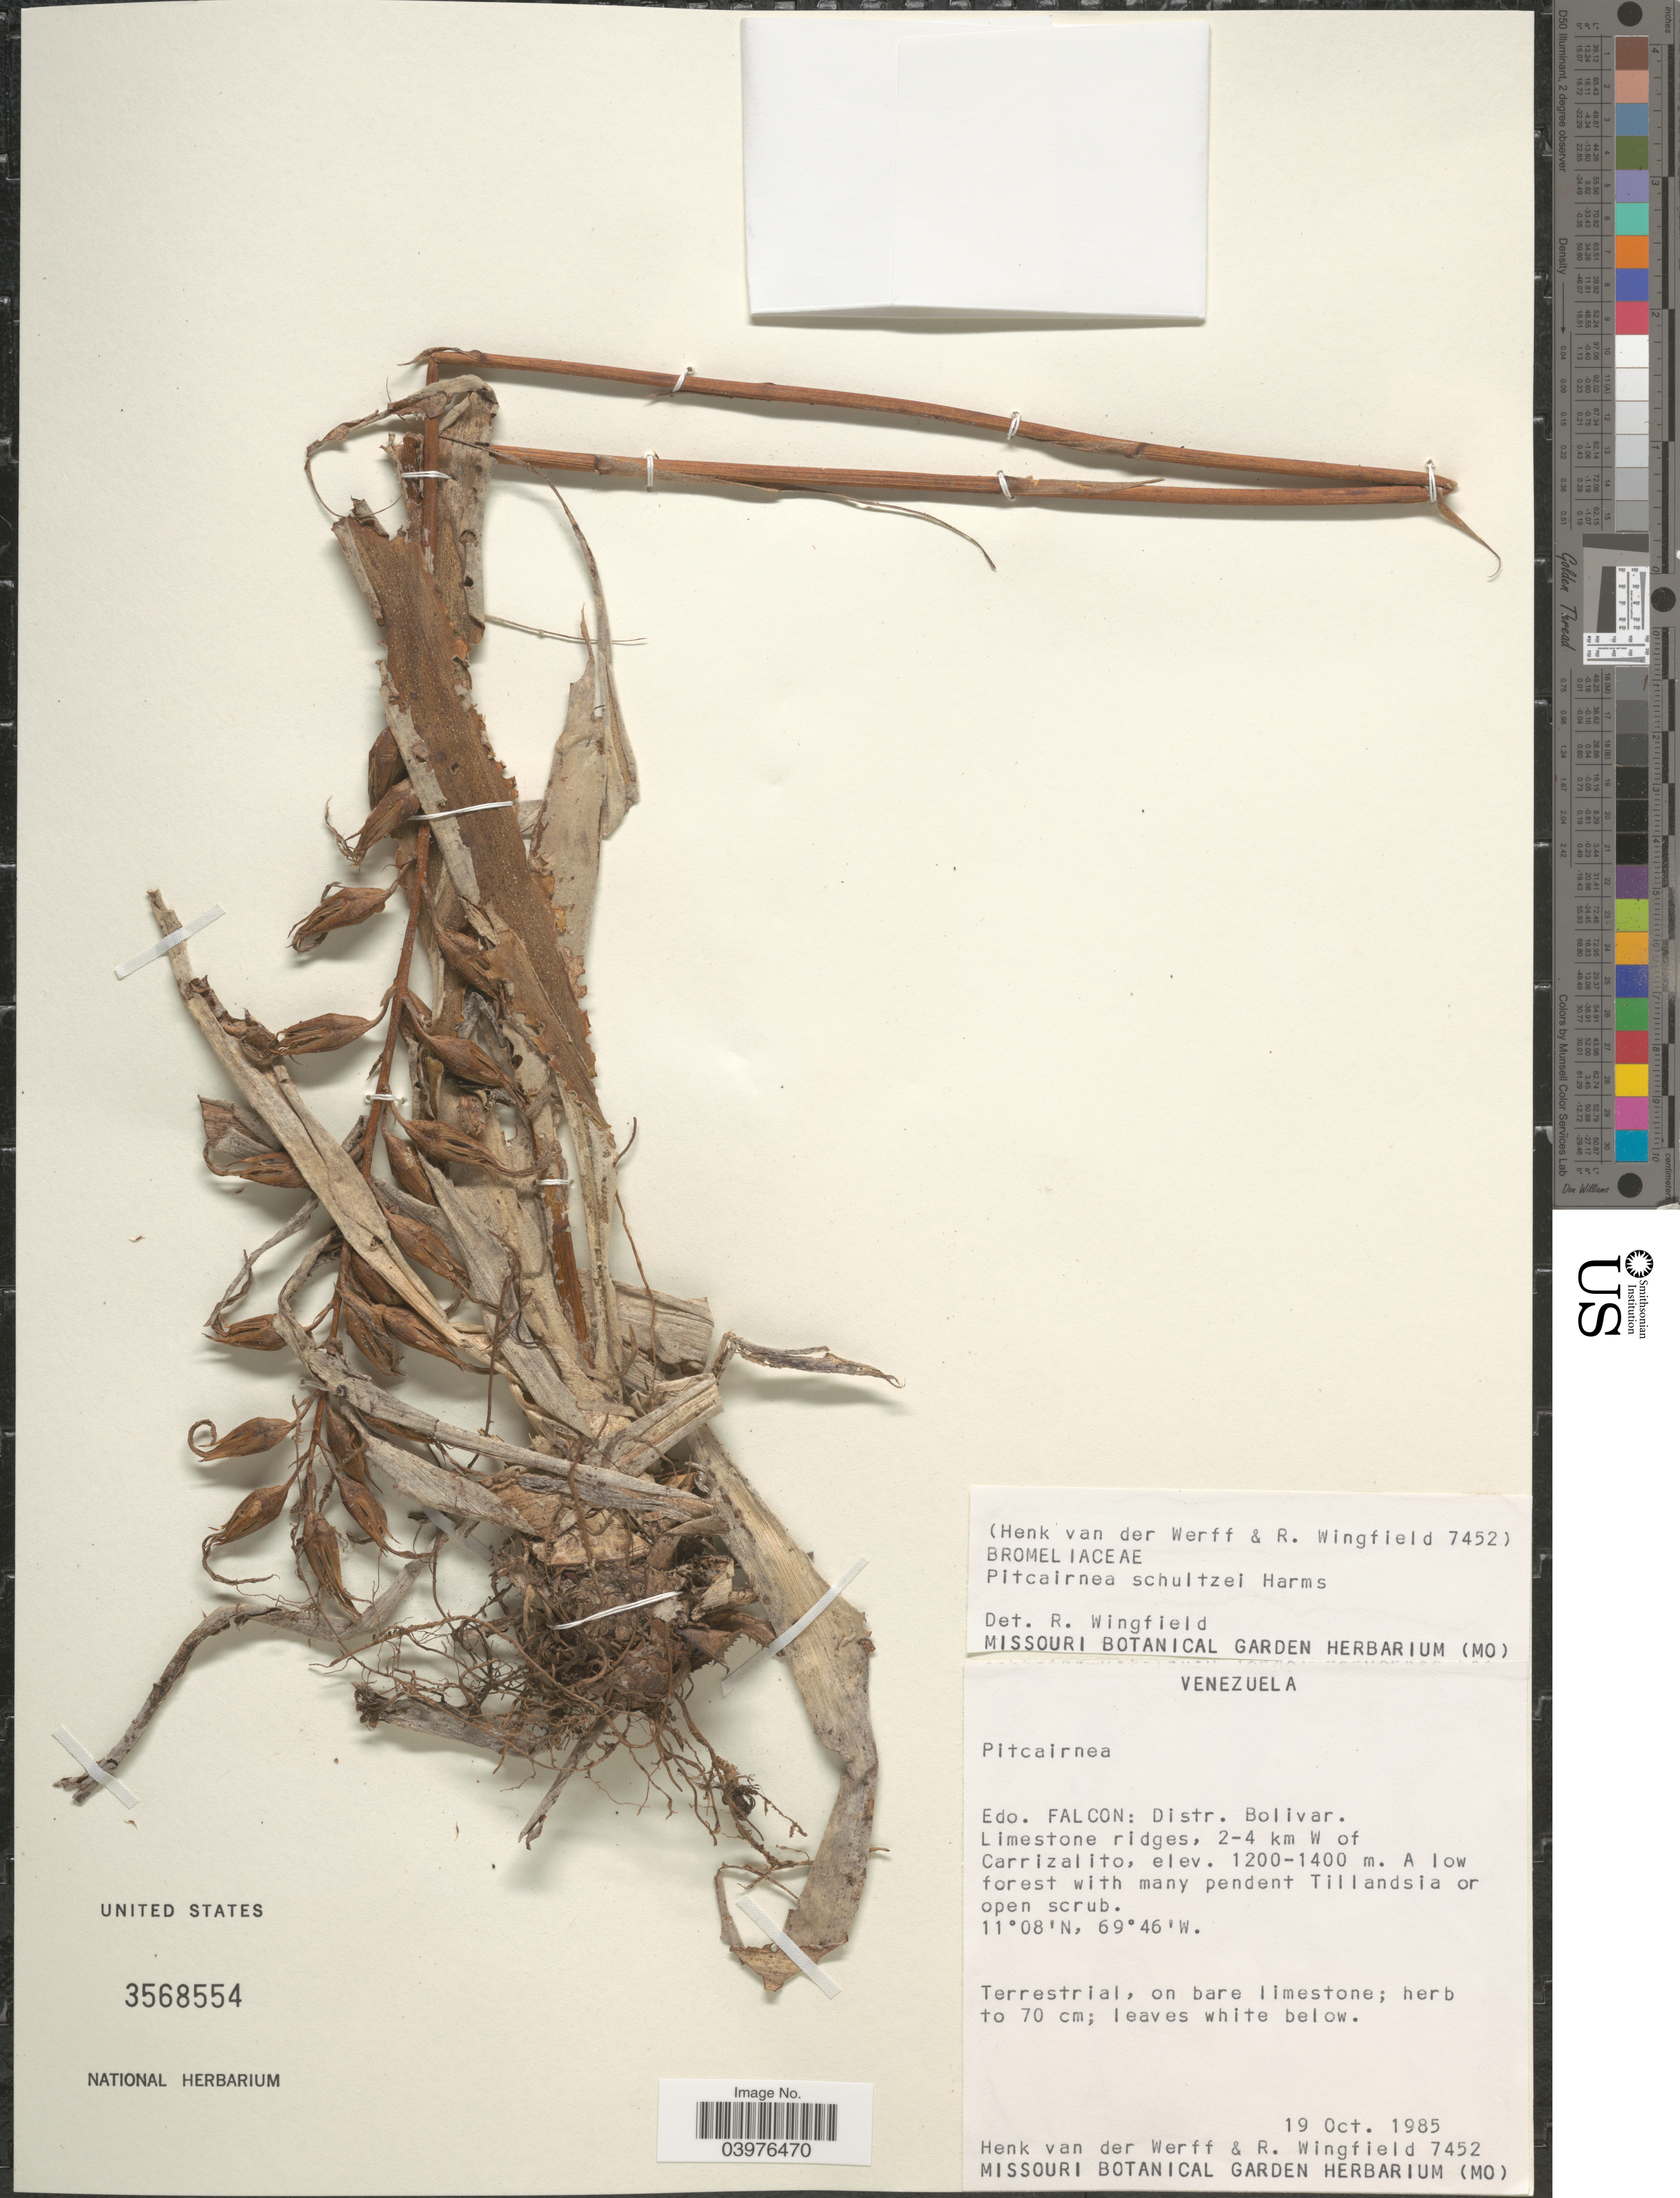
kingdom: Plantae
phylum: Tracheophyta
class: Liliopsida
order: Poales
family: Bromeliaceae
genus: Pitcairnia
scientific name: Pitcairnia schultzei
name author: Harms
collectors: H. van der Werff & R. Wingfield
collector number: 7452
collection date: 1985-10-19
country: Venezuela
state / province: Falcon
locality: Distr. Bolivar. Limestone ridges, 2-4 km W of Carrizalito.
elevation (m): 1200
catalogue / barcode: US 3568554